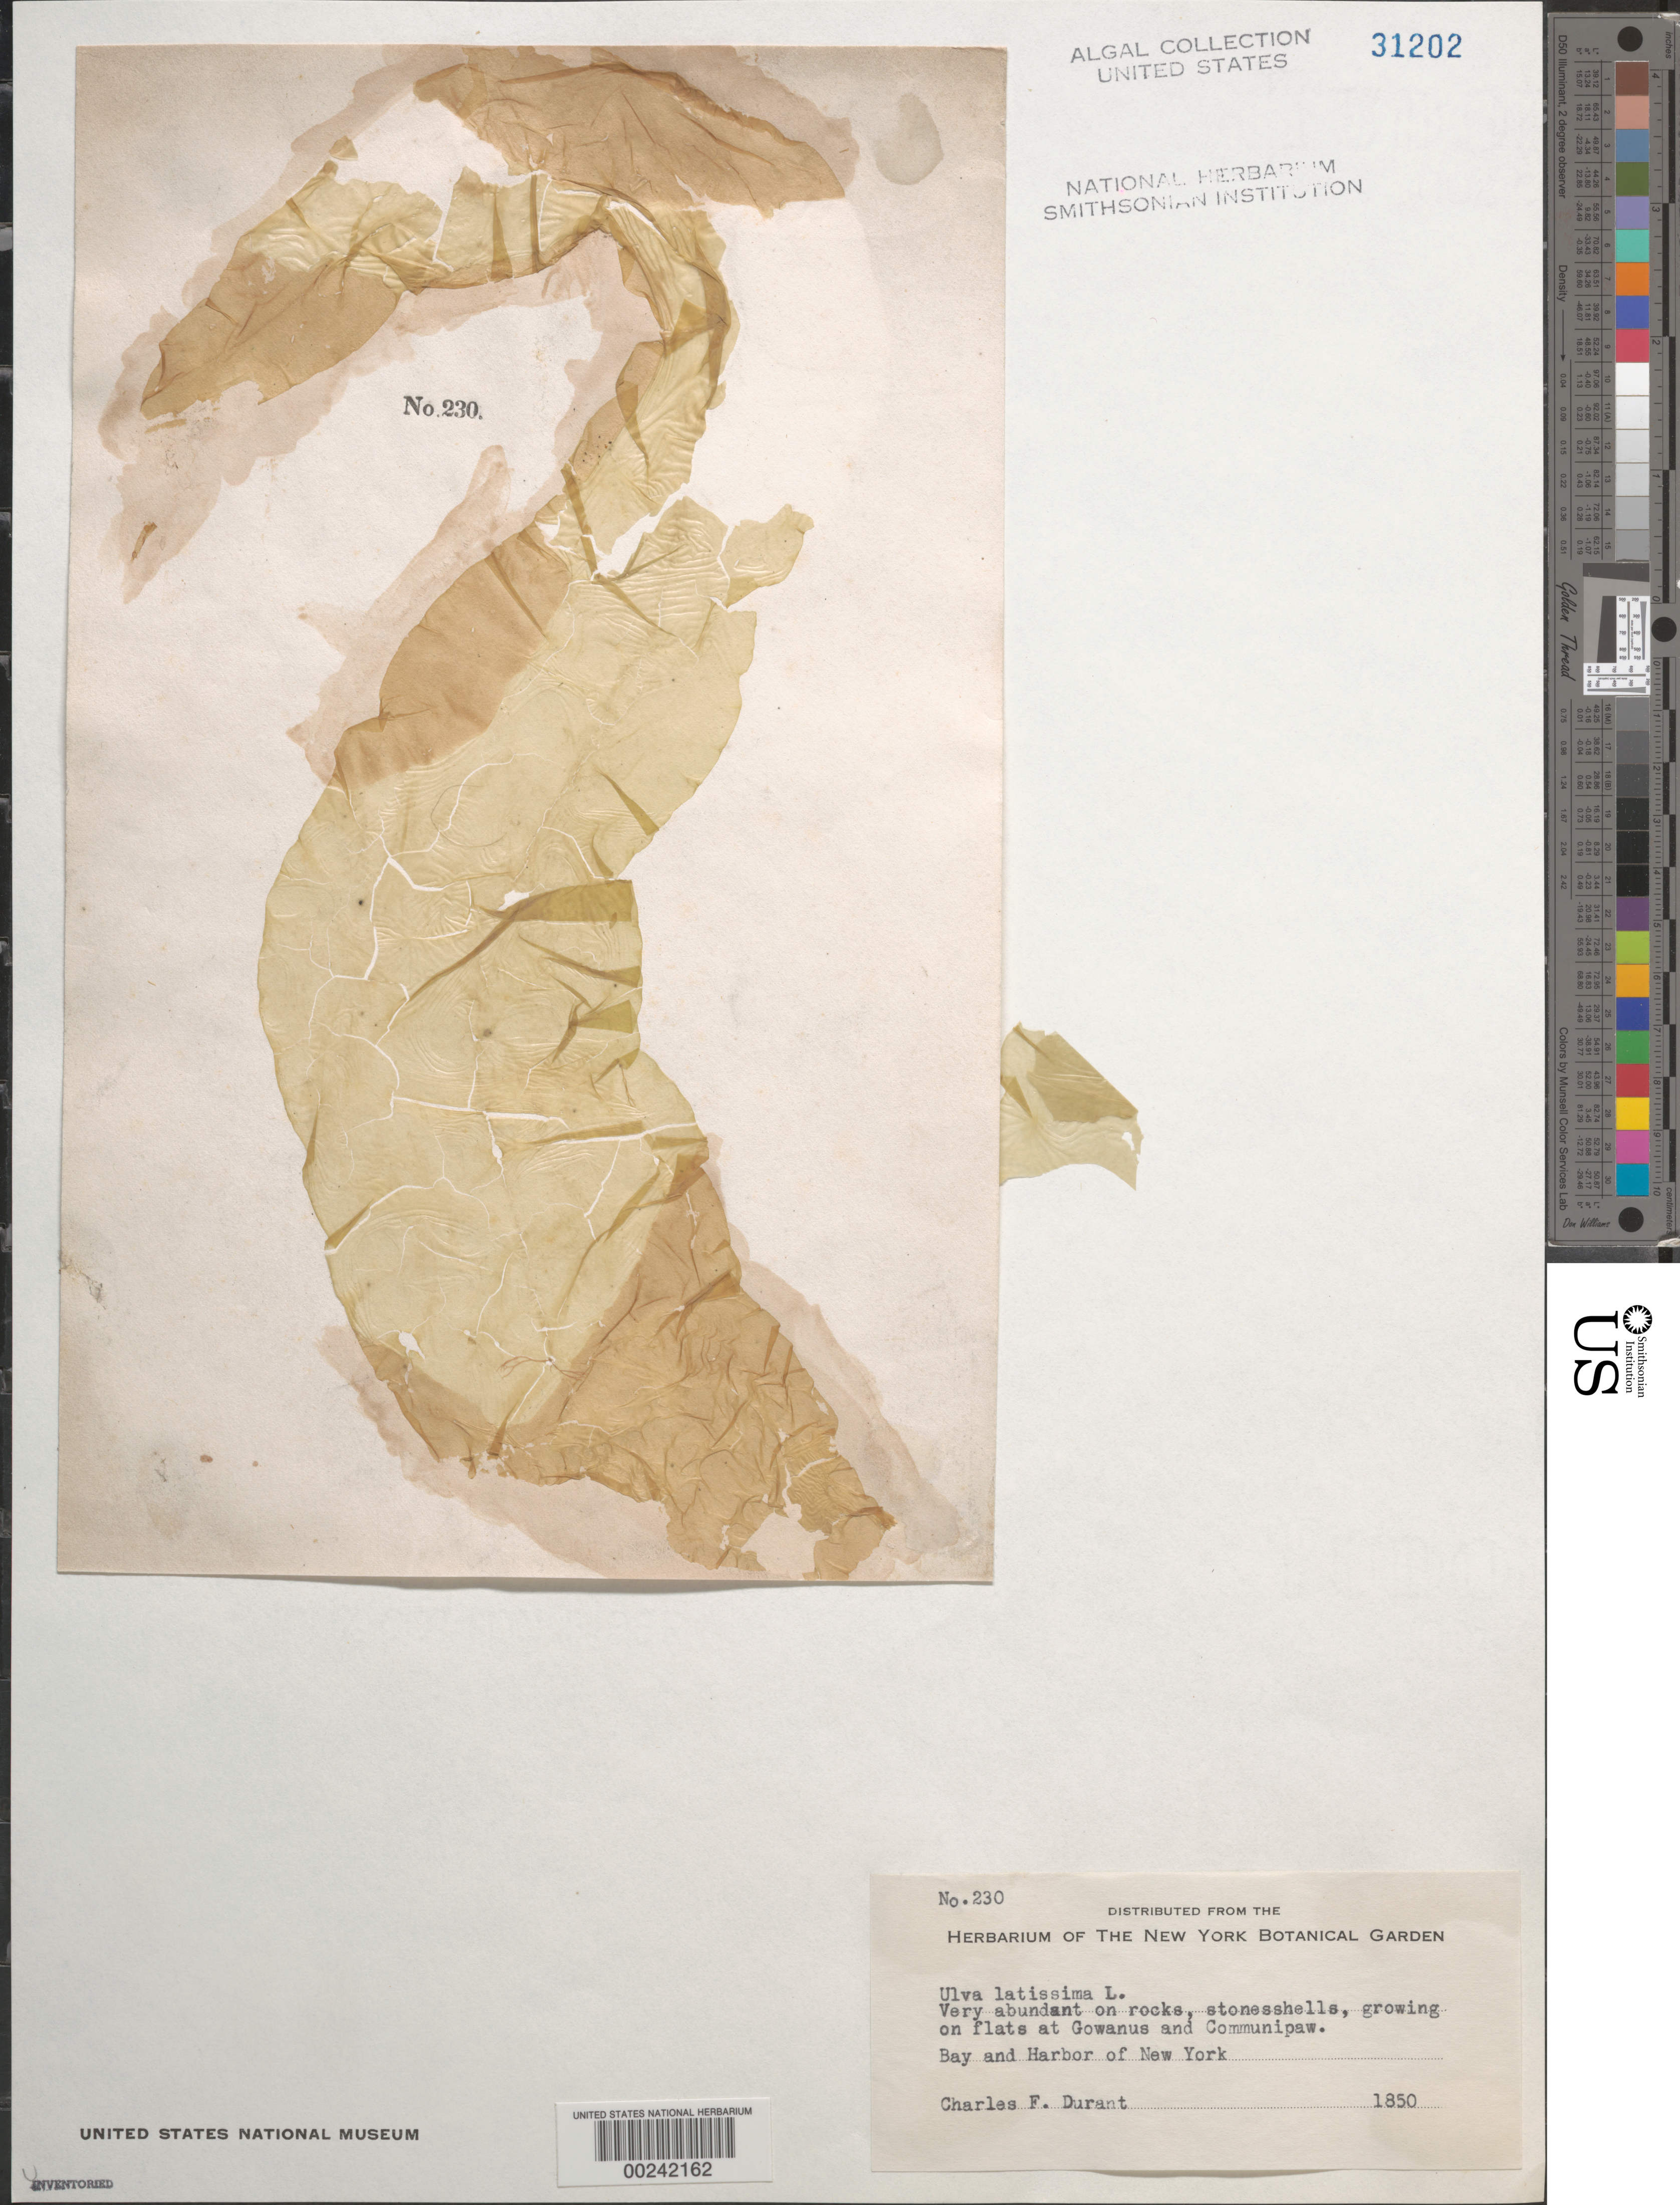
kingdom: Chromista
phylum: Ochrophyta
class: Phaeophyceae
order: Laminariales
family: Laminariaceae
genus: Saccharina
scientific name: Saccharina latissima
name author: C.E. Lane et al.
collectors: C. Durant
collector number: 230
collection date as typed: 1850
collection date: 1850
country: United States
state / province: New York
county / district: Kings County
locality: New York Bay and Harbor, Gowanus and Communipaw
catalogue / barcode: US 31202